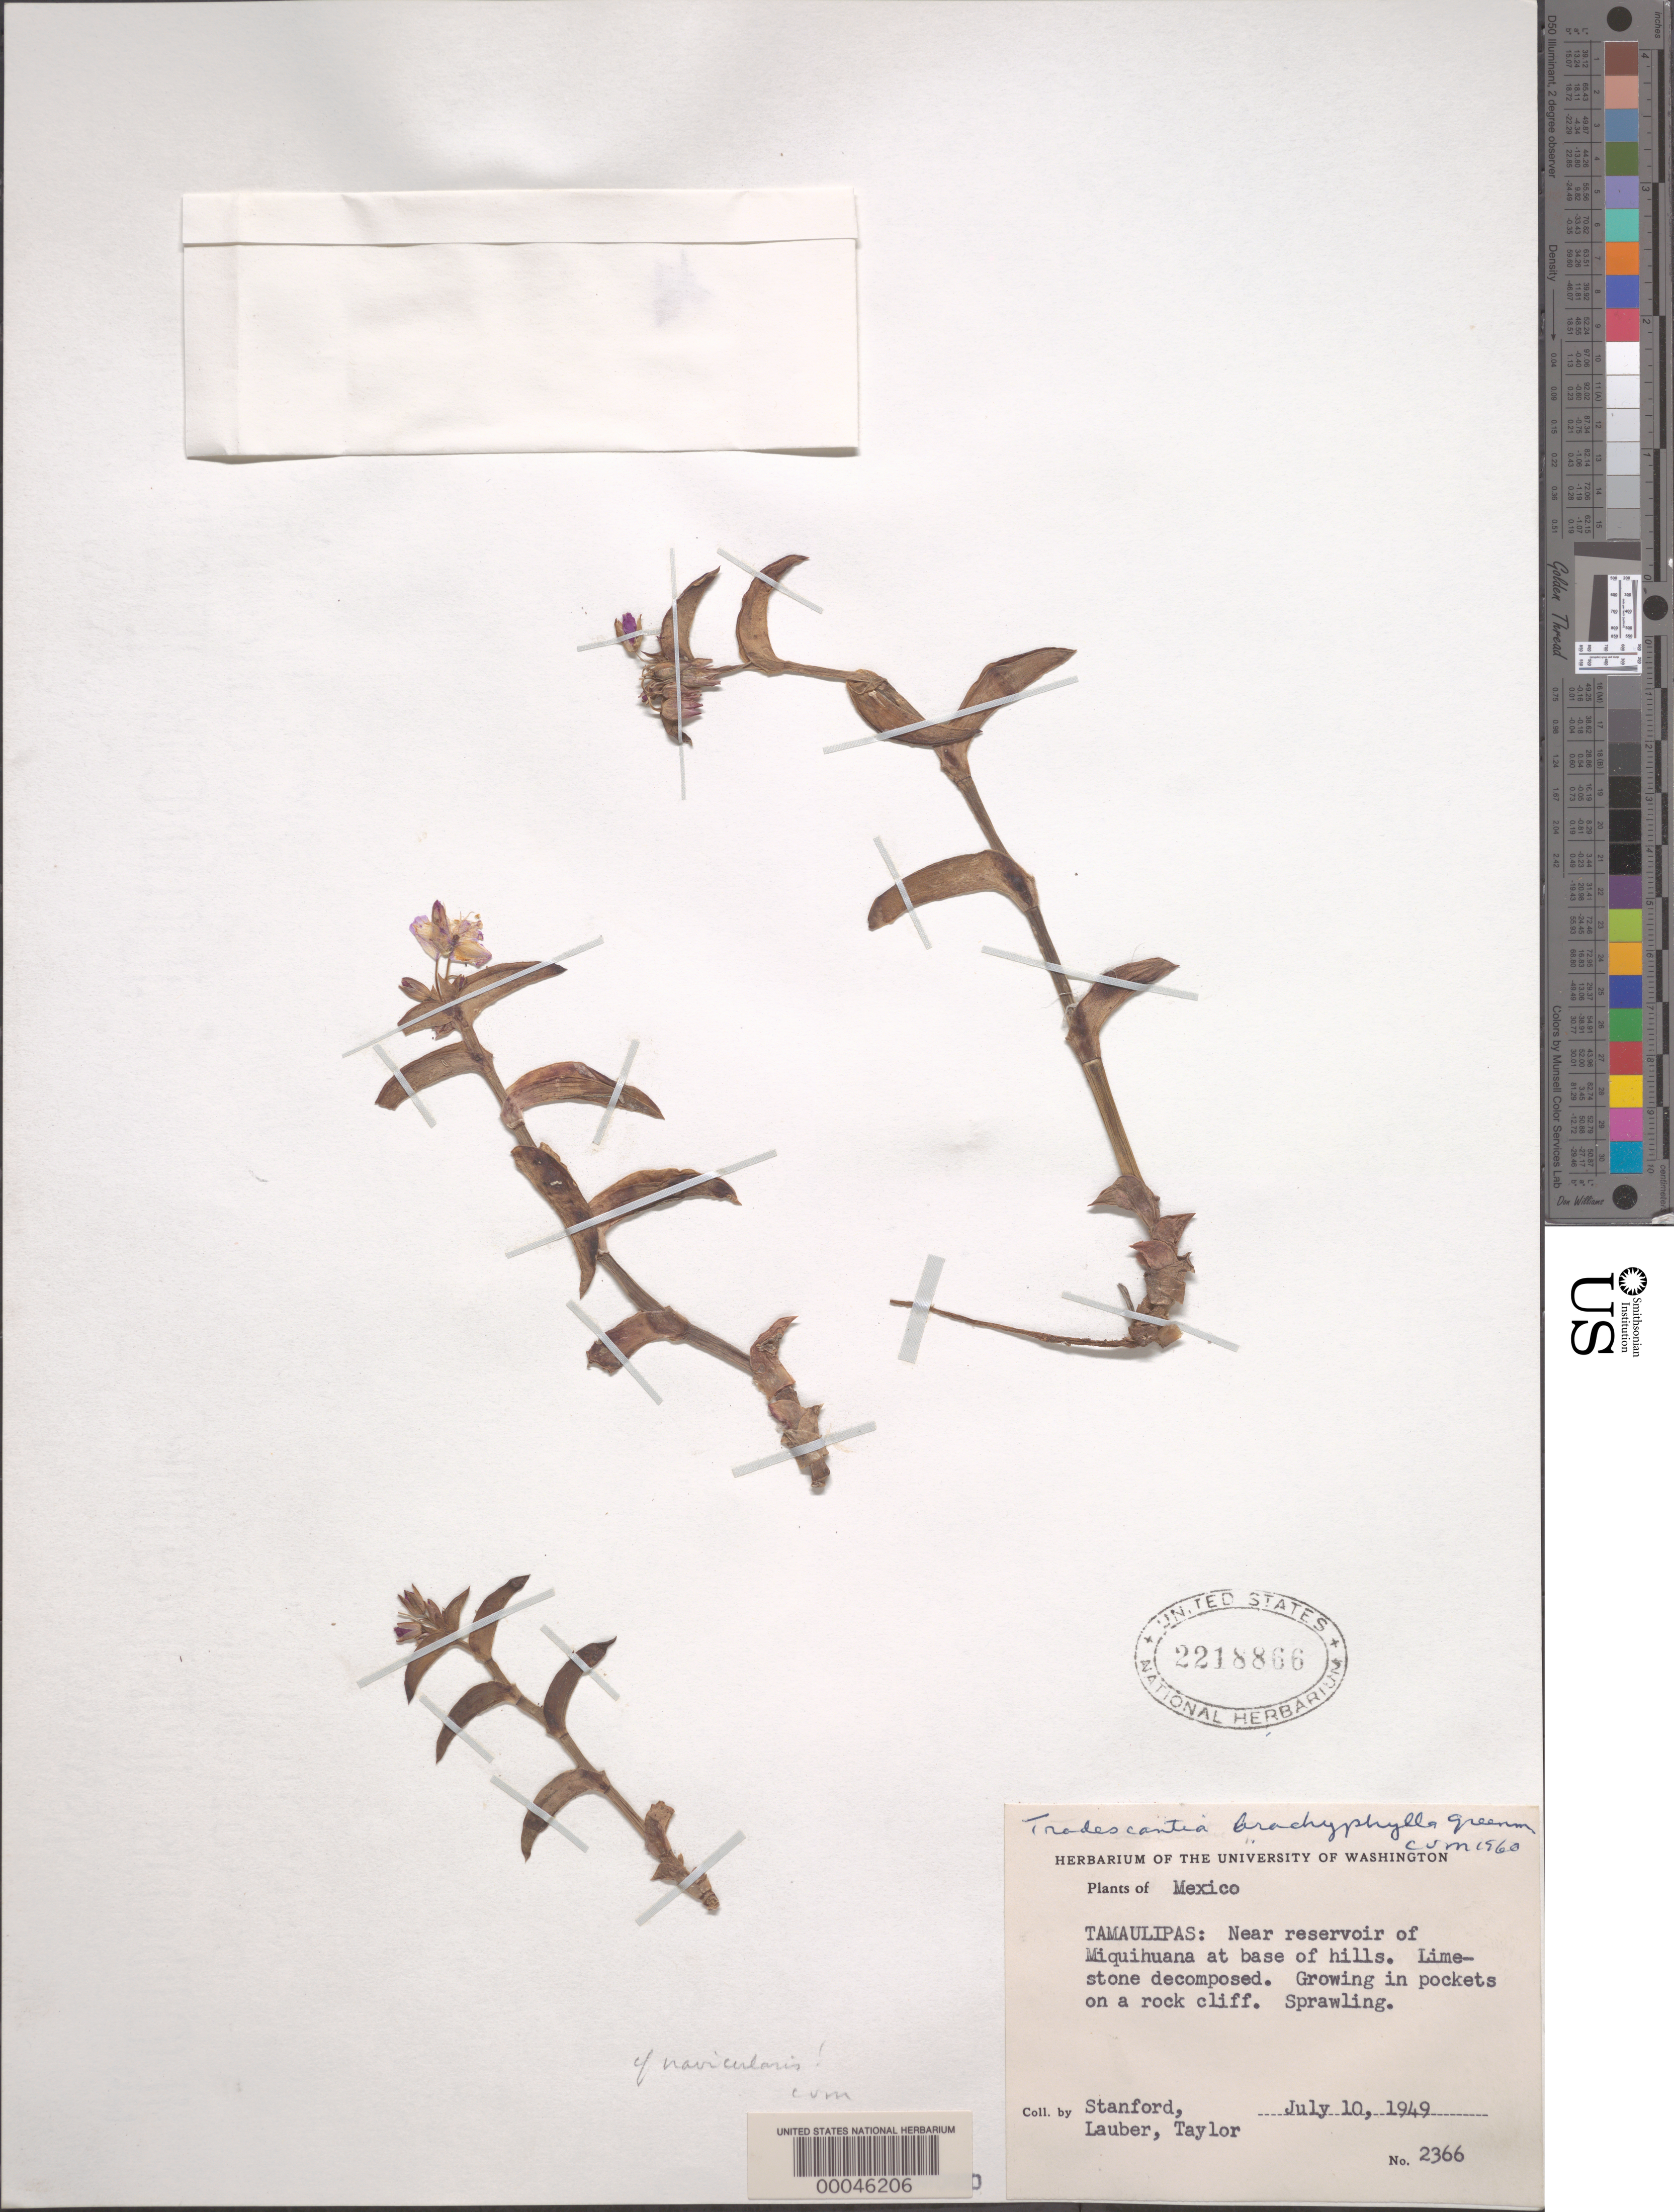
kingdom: Plantae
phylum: Tracheophyta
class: Liliopsida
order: Commelinales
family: Commelinaceae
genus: Callisia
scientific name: Callisia navicularis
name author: (Orteges) D.R. Hunt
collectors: L. R. Stanford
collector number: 2366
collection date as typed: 10 Jul 1949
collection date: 1949-07-10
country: Mexico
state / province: Tamaulipas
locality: Miquihuana reservoir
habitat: Limestone pockets on rock cliff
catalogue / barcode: US 2218866